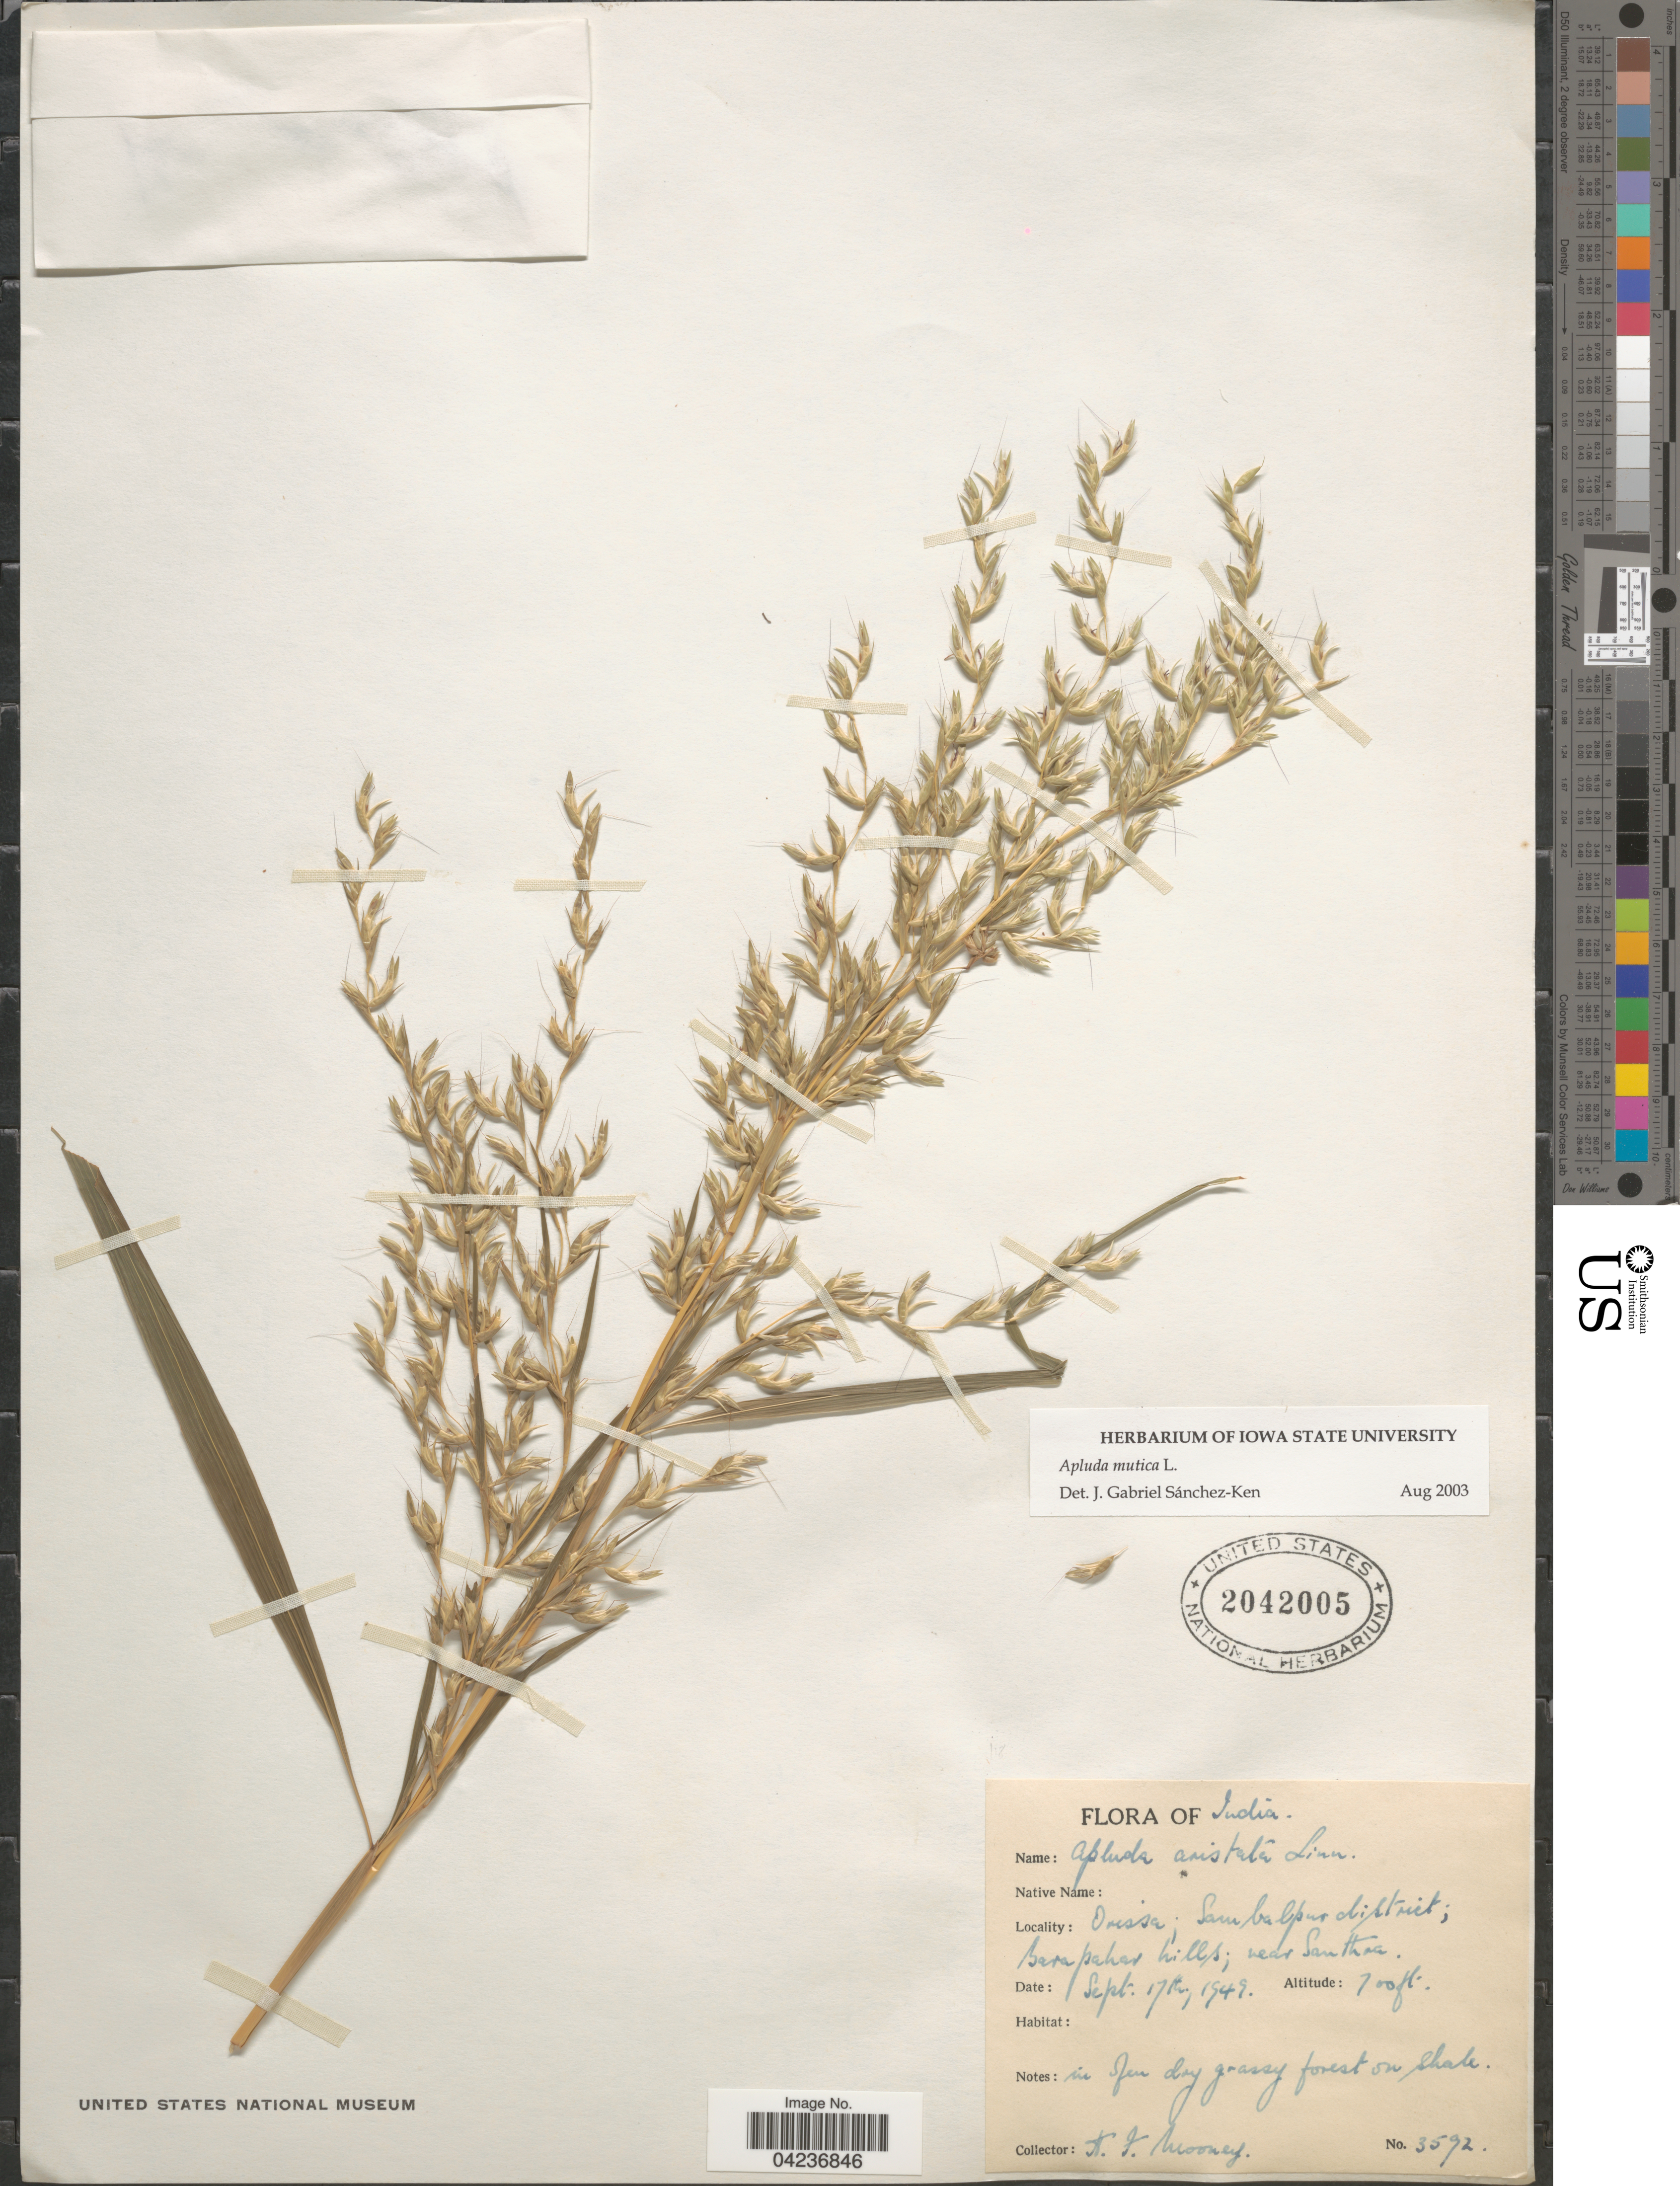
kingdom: Plantae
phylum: Tracheophyta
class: Liliopsida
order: Poales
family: Poaceae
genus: Apluda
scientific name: Apluda mutica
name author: L.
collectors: H. Mooney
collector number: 3572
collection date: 1949-09-17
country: India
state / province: Orissa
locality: Sambalpur district; Berapahar hills; near Santhra.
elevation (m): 213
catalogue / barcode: US 2042005